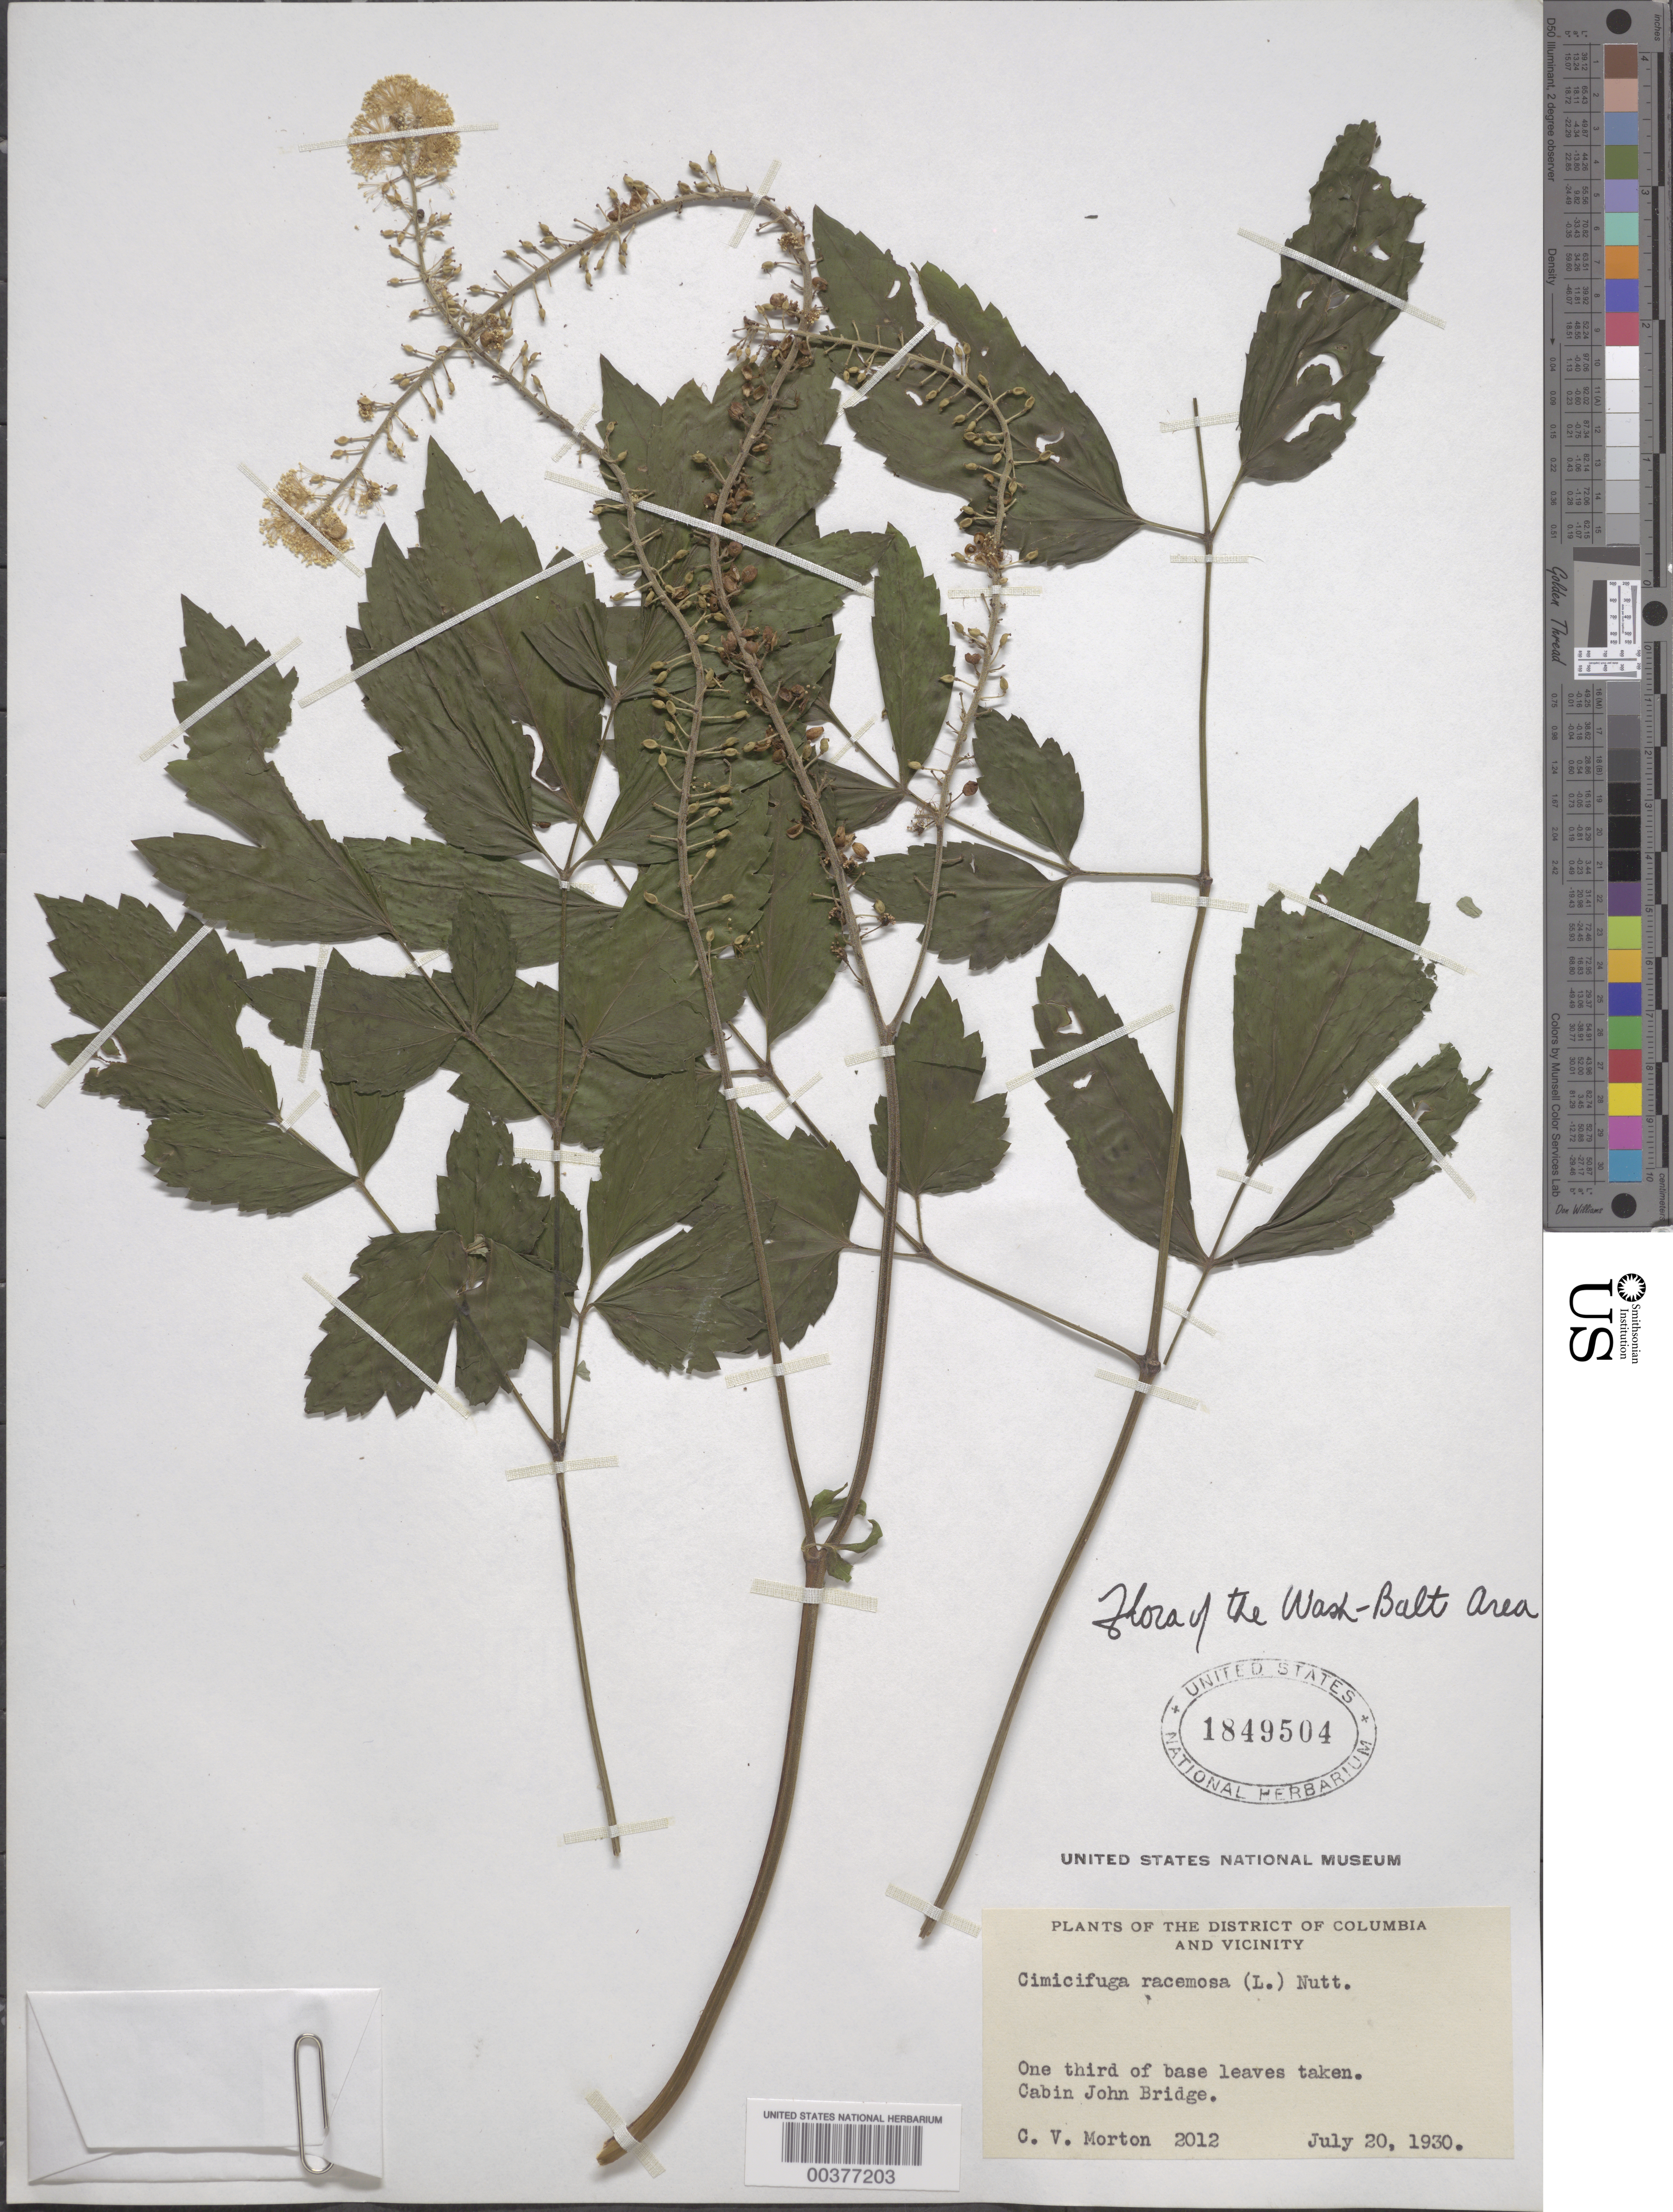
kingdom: Plantae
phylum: Tracheophyta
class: Magnoliopsida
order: Ranunculales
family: Ranunculaceae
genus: Actaea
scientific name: Actaea racemosa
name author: L.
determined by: Strong, M. T., (US), Smithsonian Institution - National Museum of Natural History (UNITED STATES)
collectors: C. V. Morton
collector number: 2012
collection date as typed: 20 Jul 1930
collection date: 1930-07-20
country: United States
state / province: Maryland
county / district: Montgomery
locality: Cabin John Bridge C. & O. Canal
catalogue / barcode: US 1849504